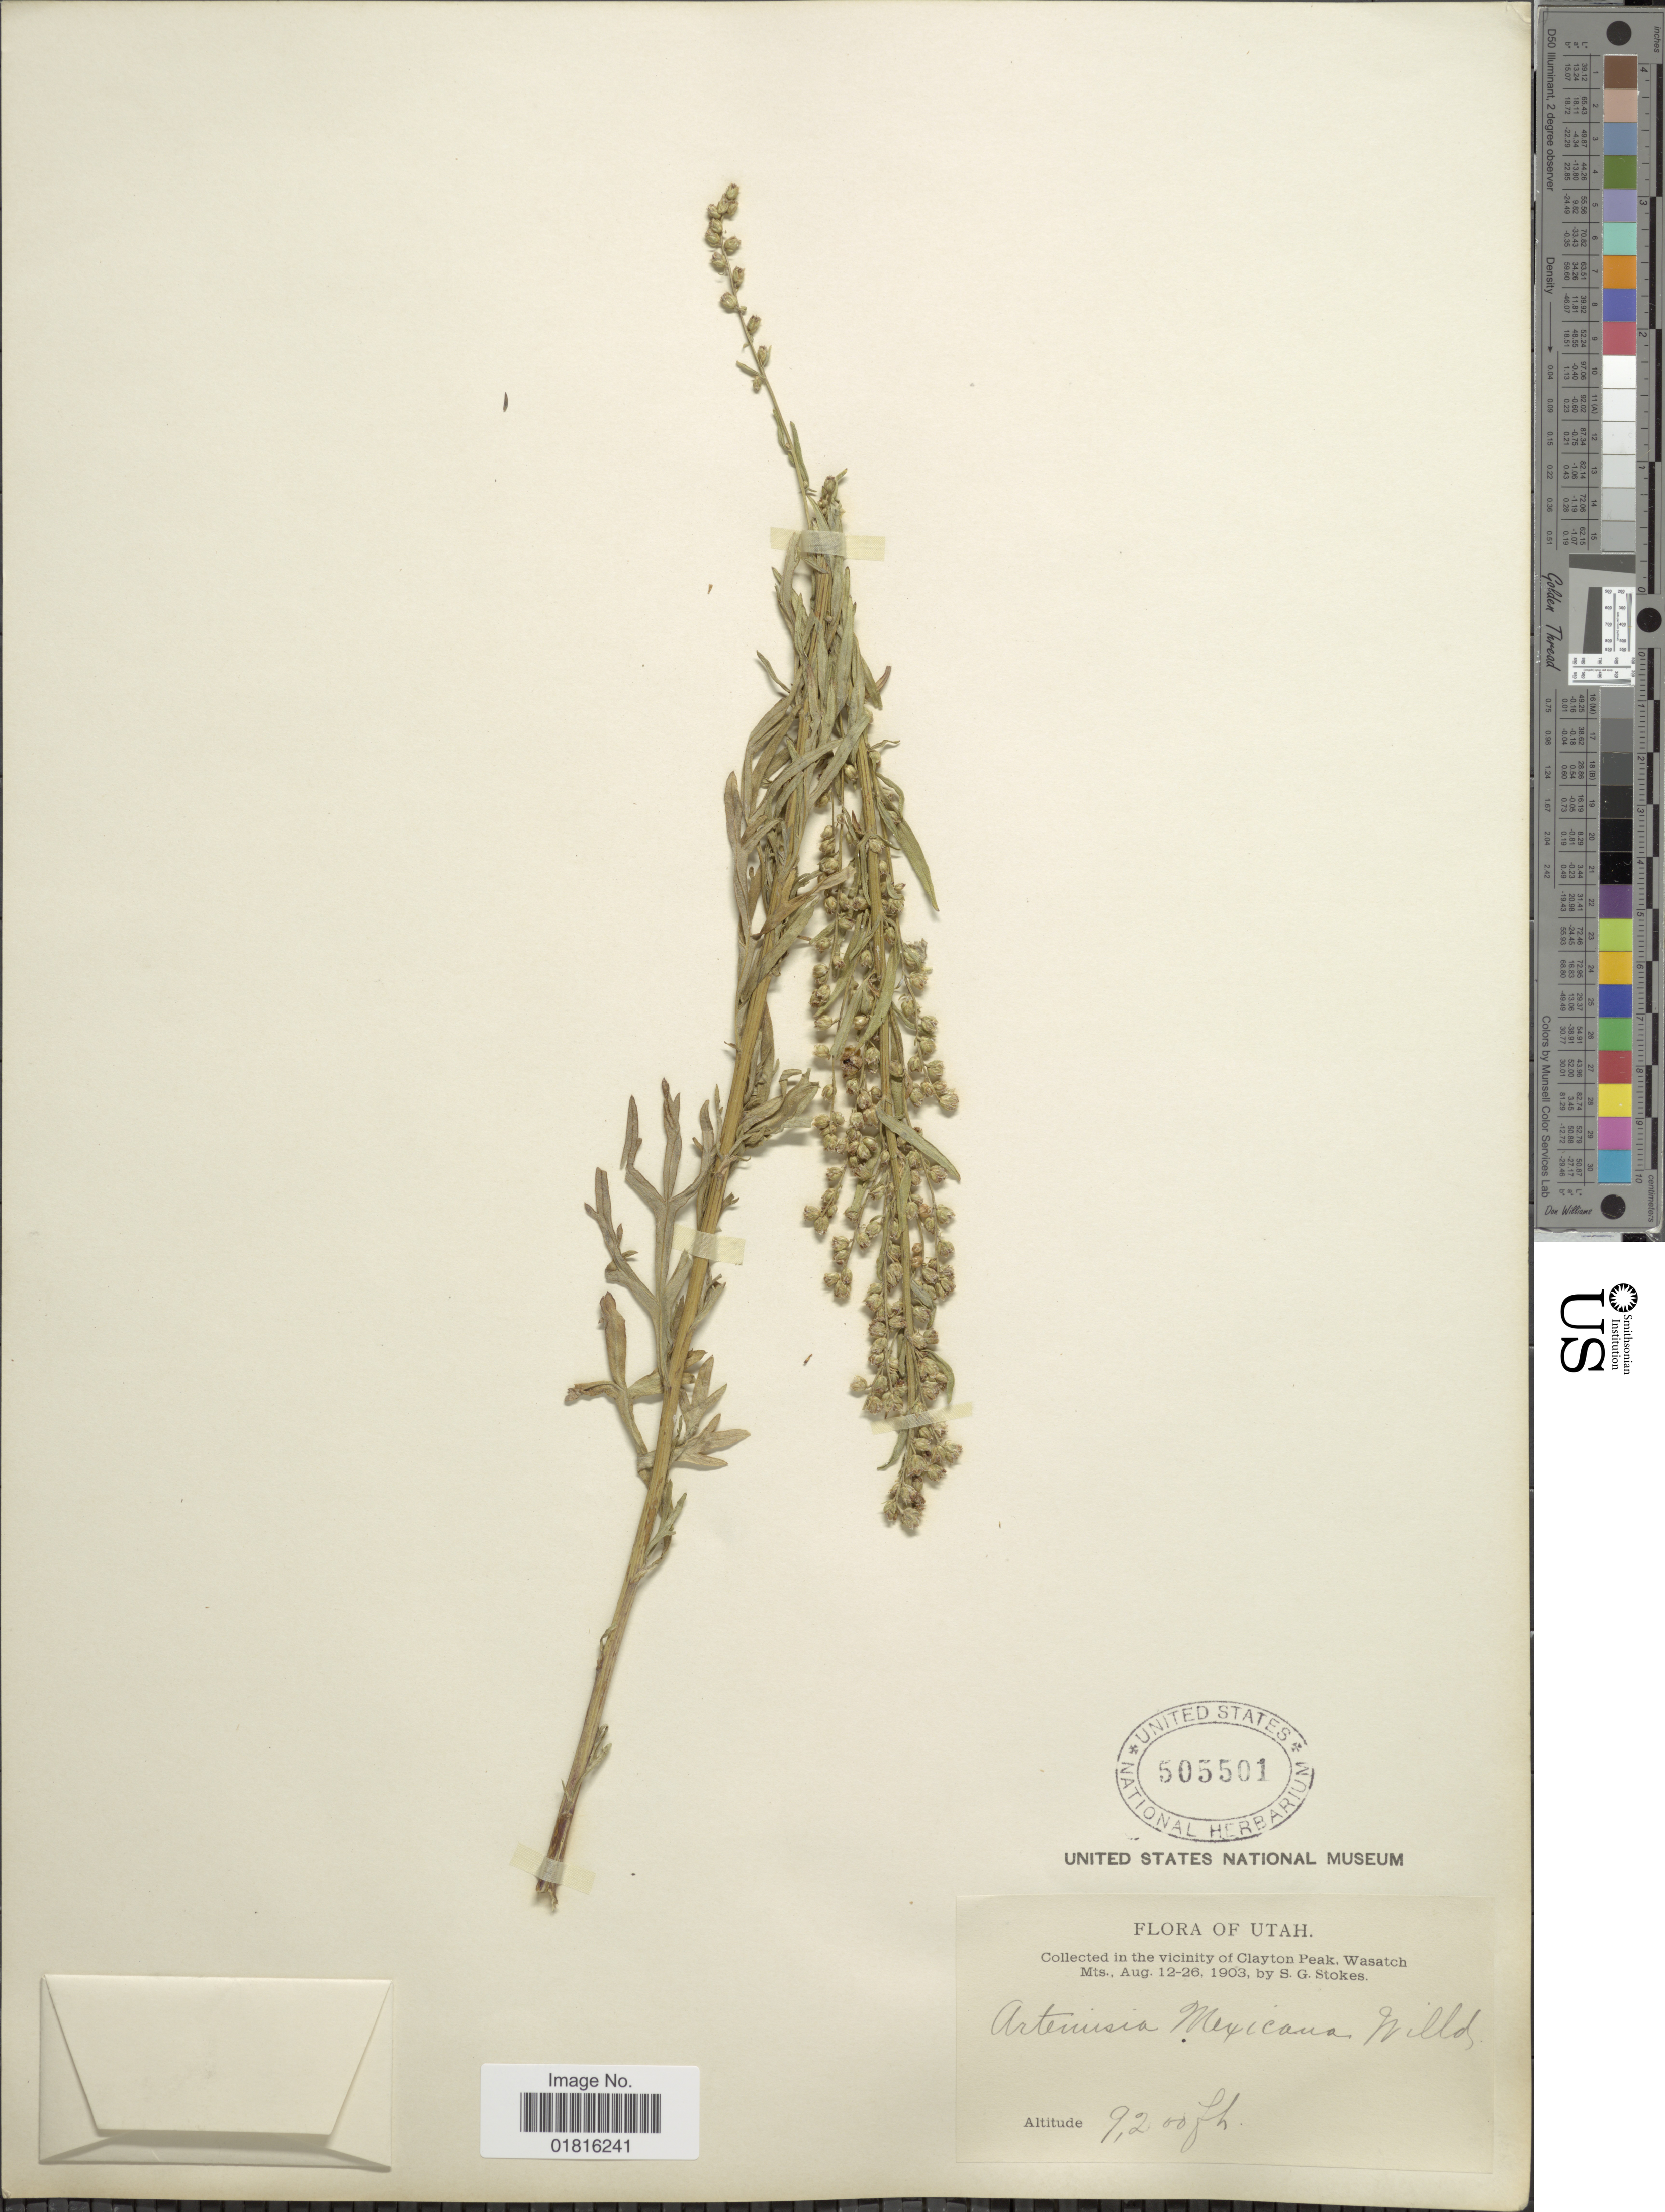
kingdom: Plantae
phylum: Tracheophyta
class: Magnoliopsida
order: Asterales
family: Asteraceae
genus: Artemisia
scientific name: Artemisia ludoviciana subsp. incompta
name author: (Nutt.) D.D. Keck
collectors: S. G. Stokes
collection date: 1903-08-12/1903-08-26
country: United States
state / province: Utah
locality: In the vicinity of Clayton Peak, Wasatch Mts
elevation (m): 2804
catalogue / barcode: US 505501